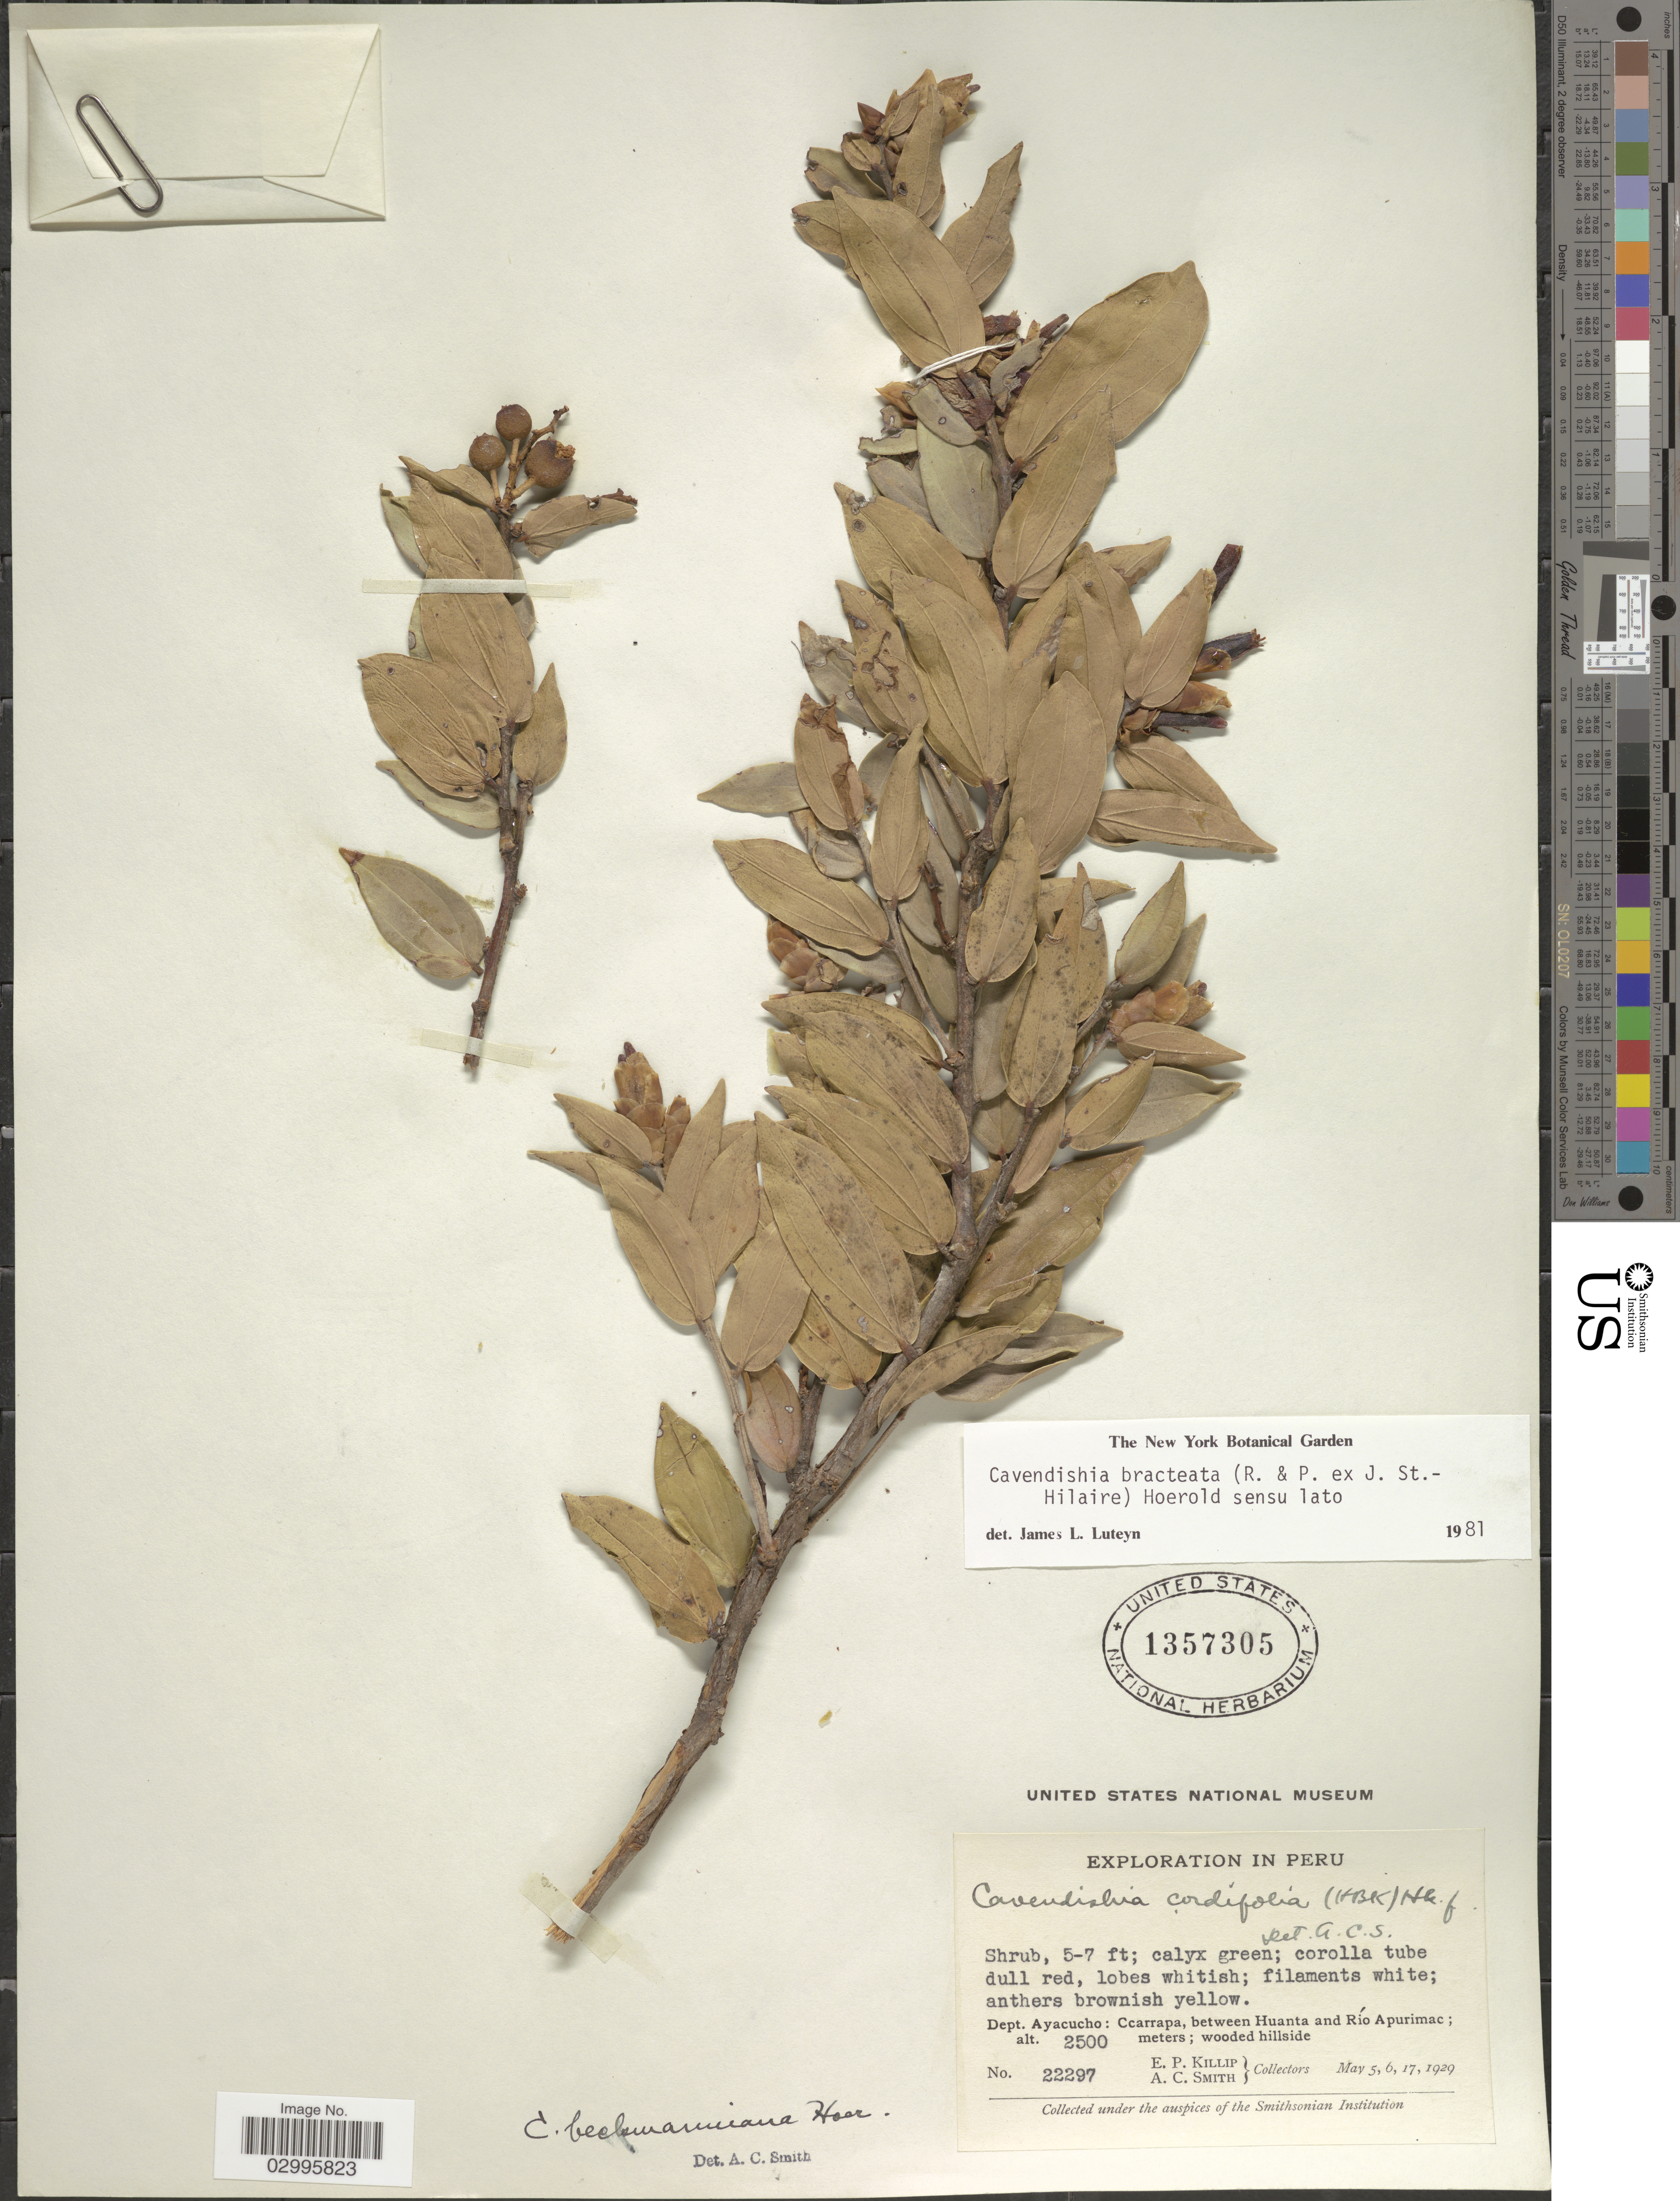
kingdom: Plantae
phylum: Tracheophyta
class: Magnoliopsida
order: Ericales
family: Ericaceae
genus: Cavendishia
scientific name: Cavendishia bracteata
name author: (Ruiz & Pav. ex J. St.-Hil.) Hoerold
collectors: E. P. Killip & A. C. Smith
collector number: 22297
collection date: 1929-05-05/1929-05-17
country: Peru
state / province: Ayacucho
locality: Dept. Ayacucho: Ccarrapa, between Huanta and Río Apurimac.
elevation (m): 2500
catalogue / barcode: US 1357305